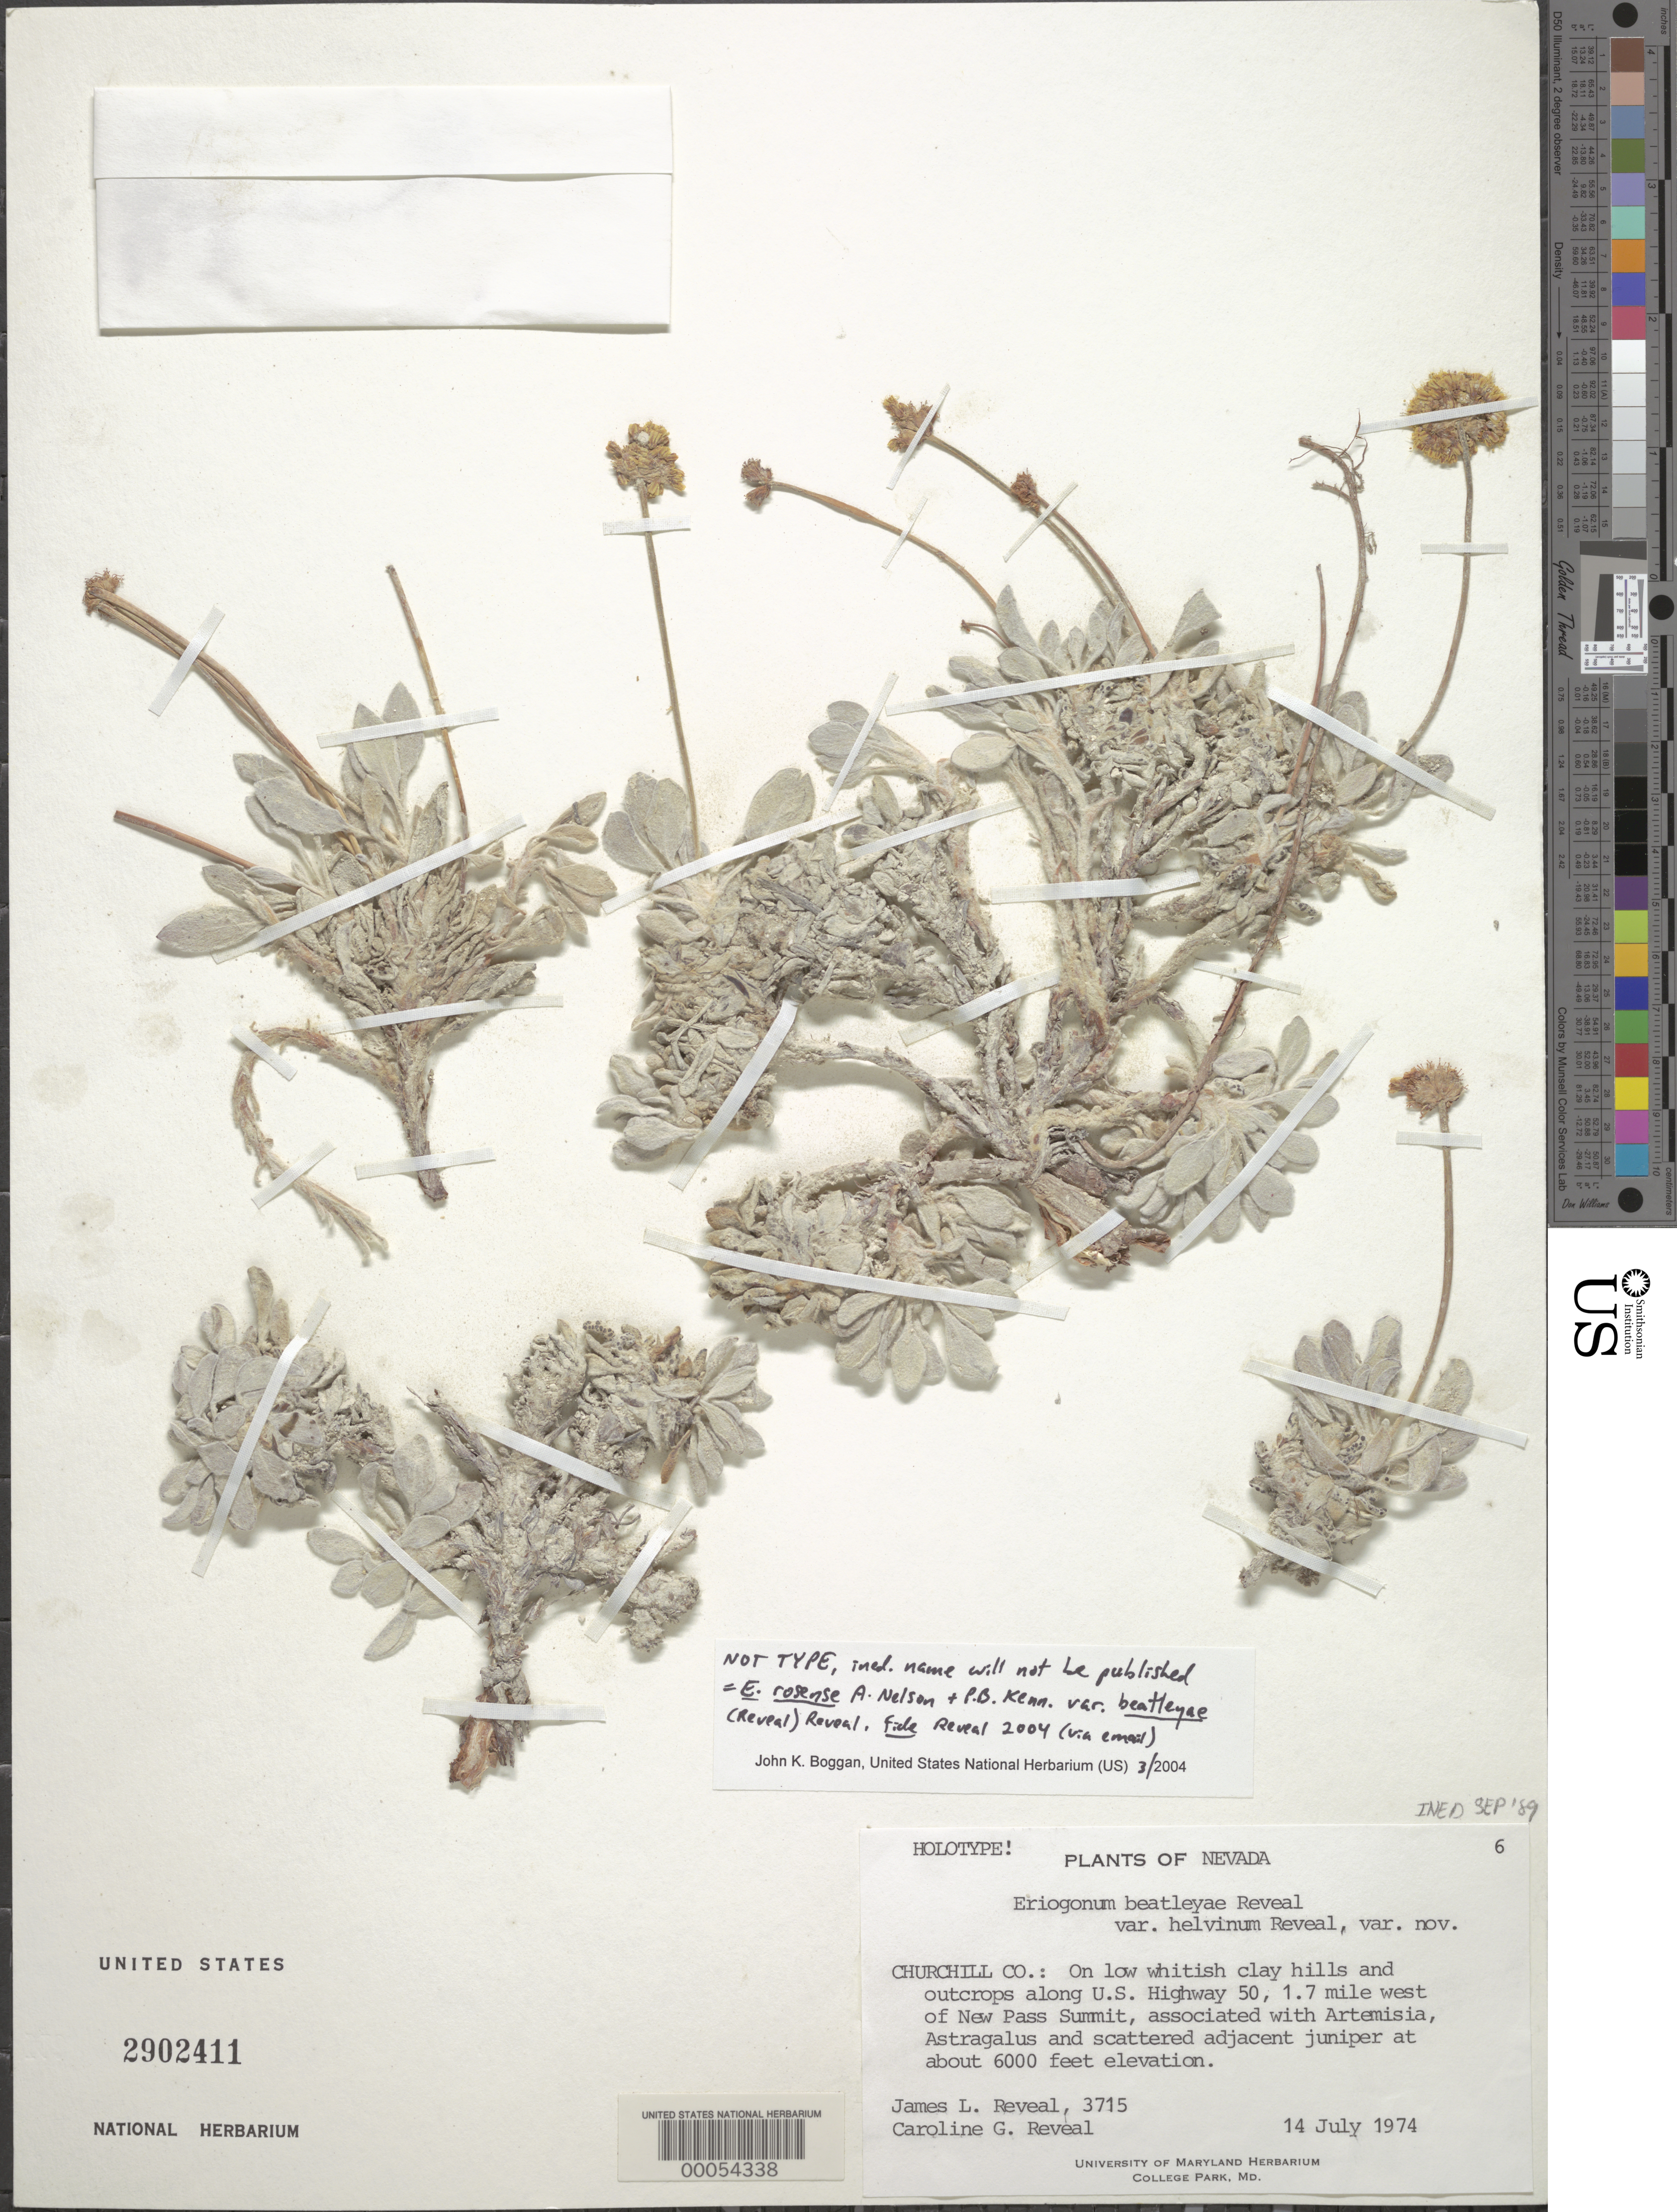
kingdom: Plantae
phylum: Tracheophyta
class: Magnoliopsida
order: Caryophyllales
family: Polygonaceae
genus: Eriogonum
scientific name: Eriogonum rosense var. beatleyae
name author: (Reveal) Reveal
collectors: J. L. Reveal & C. G. Reveal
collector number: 3715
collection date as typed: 14 Jul 1974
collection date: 1974-07-14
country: United States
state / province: Nevada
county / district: Churchill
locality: Hills & outcrops along U.S. highway 50, 1.7 mi W of New Pass summit.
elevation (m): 2800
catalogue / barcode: US 2902411